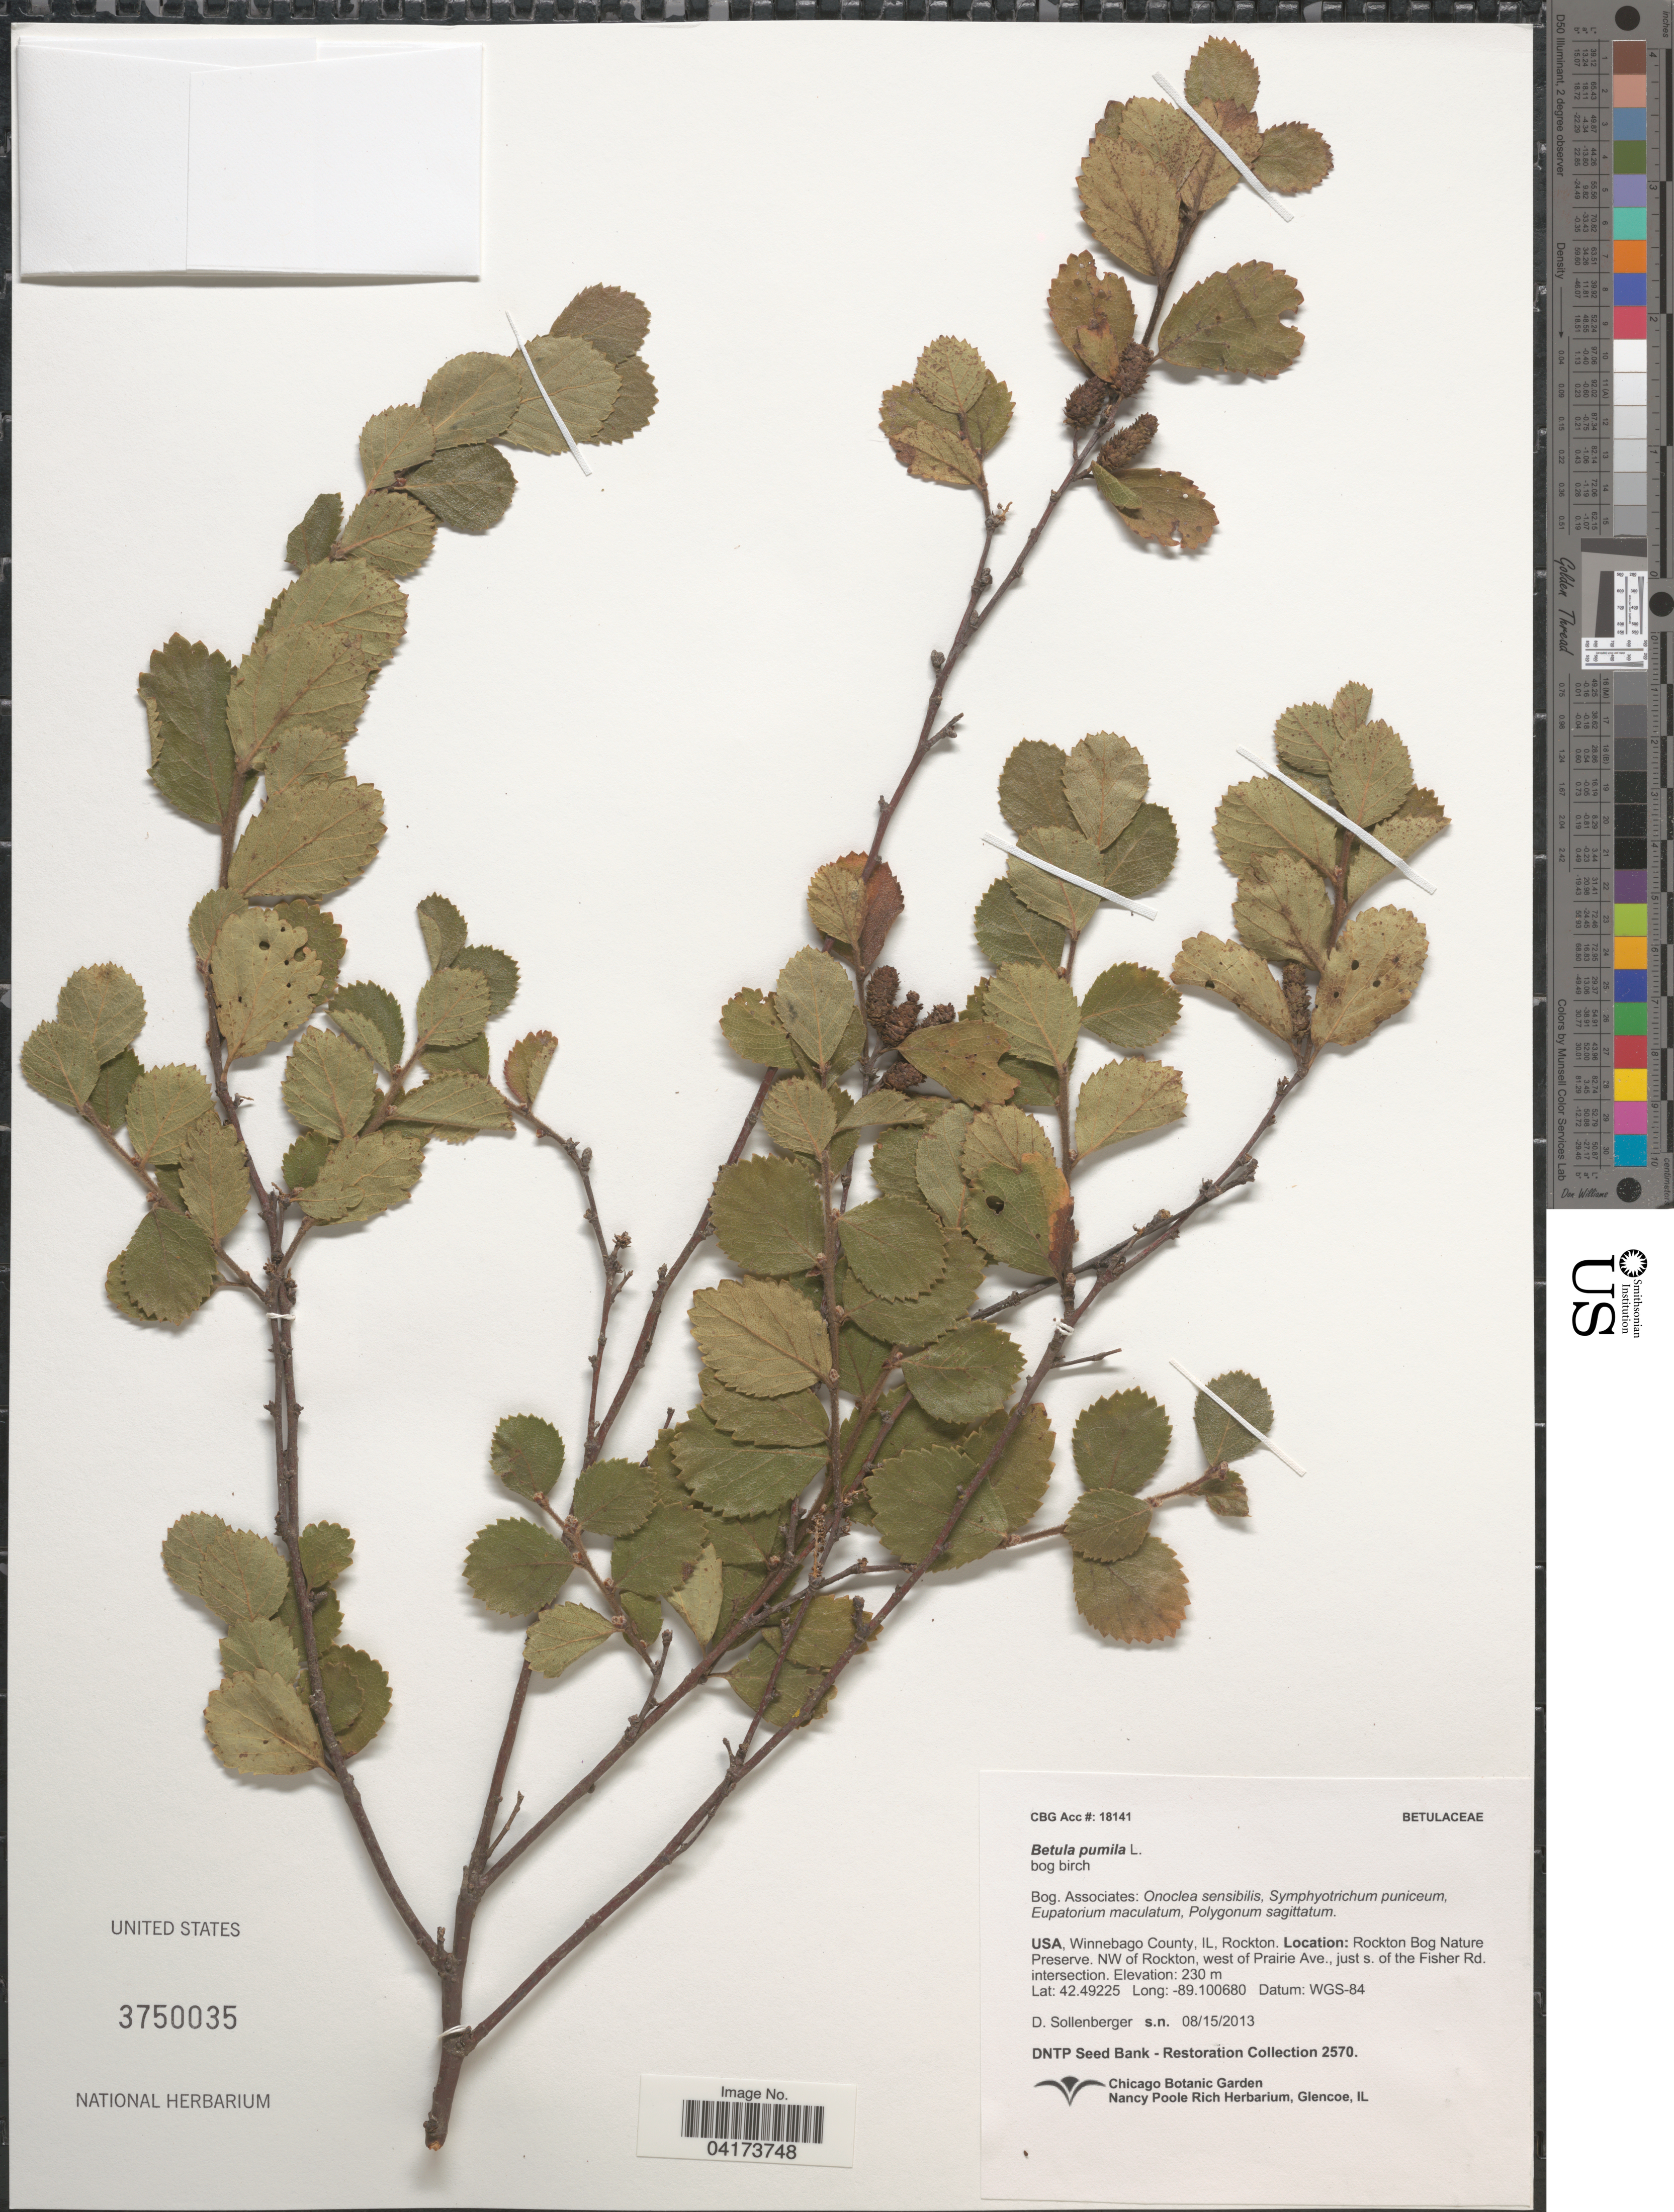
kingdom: Plantae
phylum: Tracheophyta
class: Magnoliopsida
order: Fagales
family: Betulaceae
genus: Betula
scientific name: Betula pumila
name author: L.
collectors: D. Sollenberger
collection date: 2013-08-15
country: United States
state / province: Illinois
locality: Winnebago County. Rockton Bog Nature Preserve. NW of Rockton, west of Prairie Ave., just s. of the Fisher Rd. intersection.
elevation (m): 230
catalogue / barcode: US 3750035